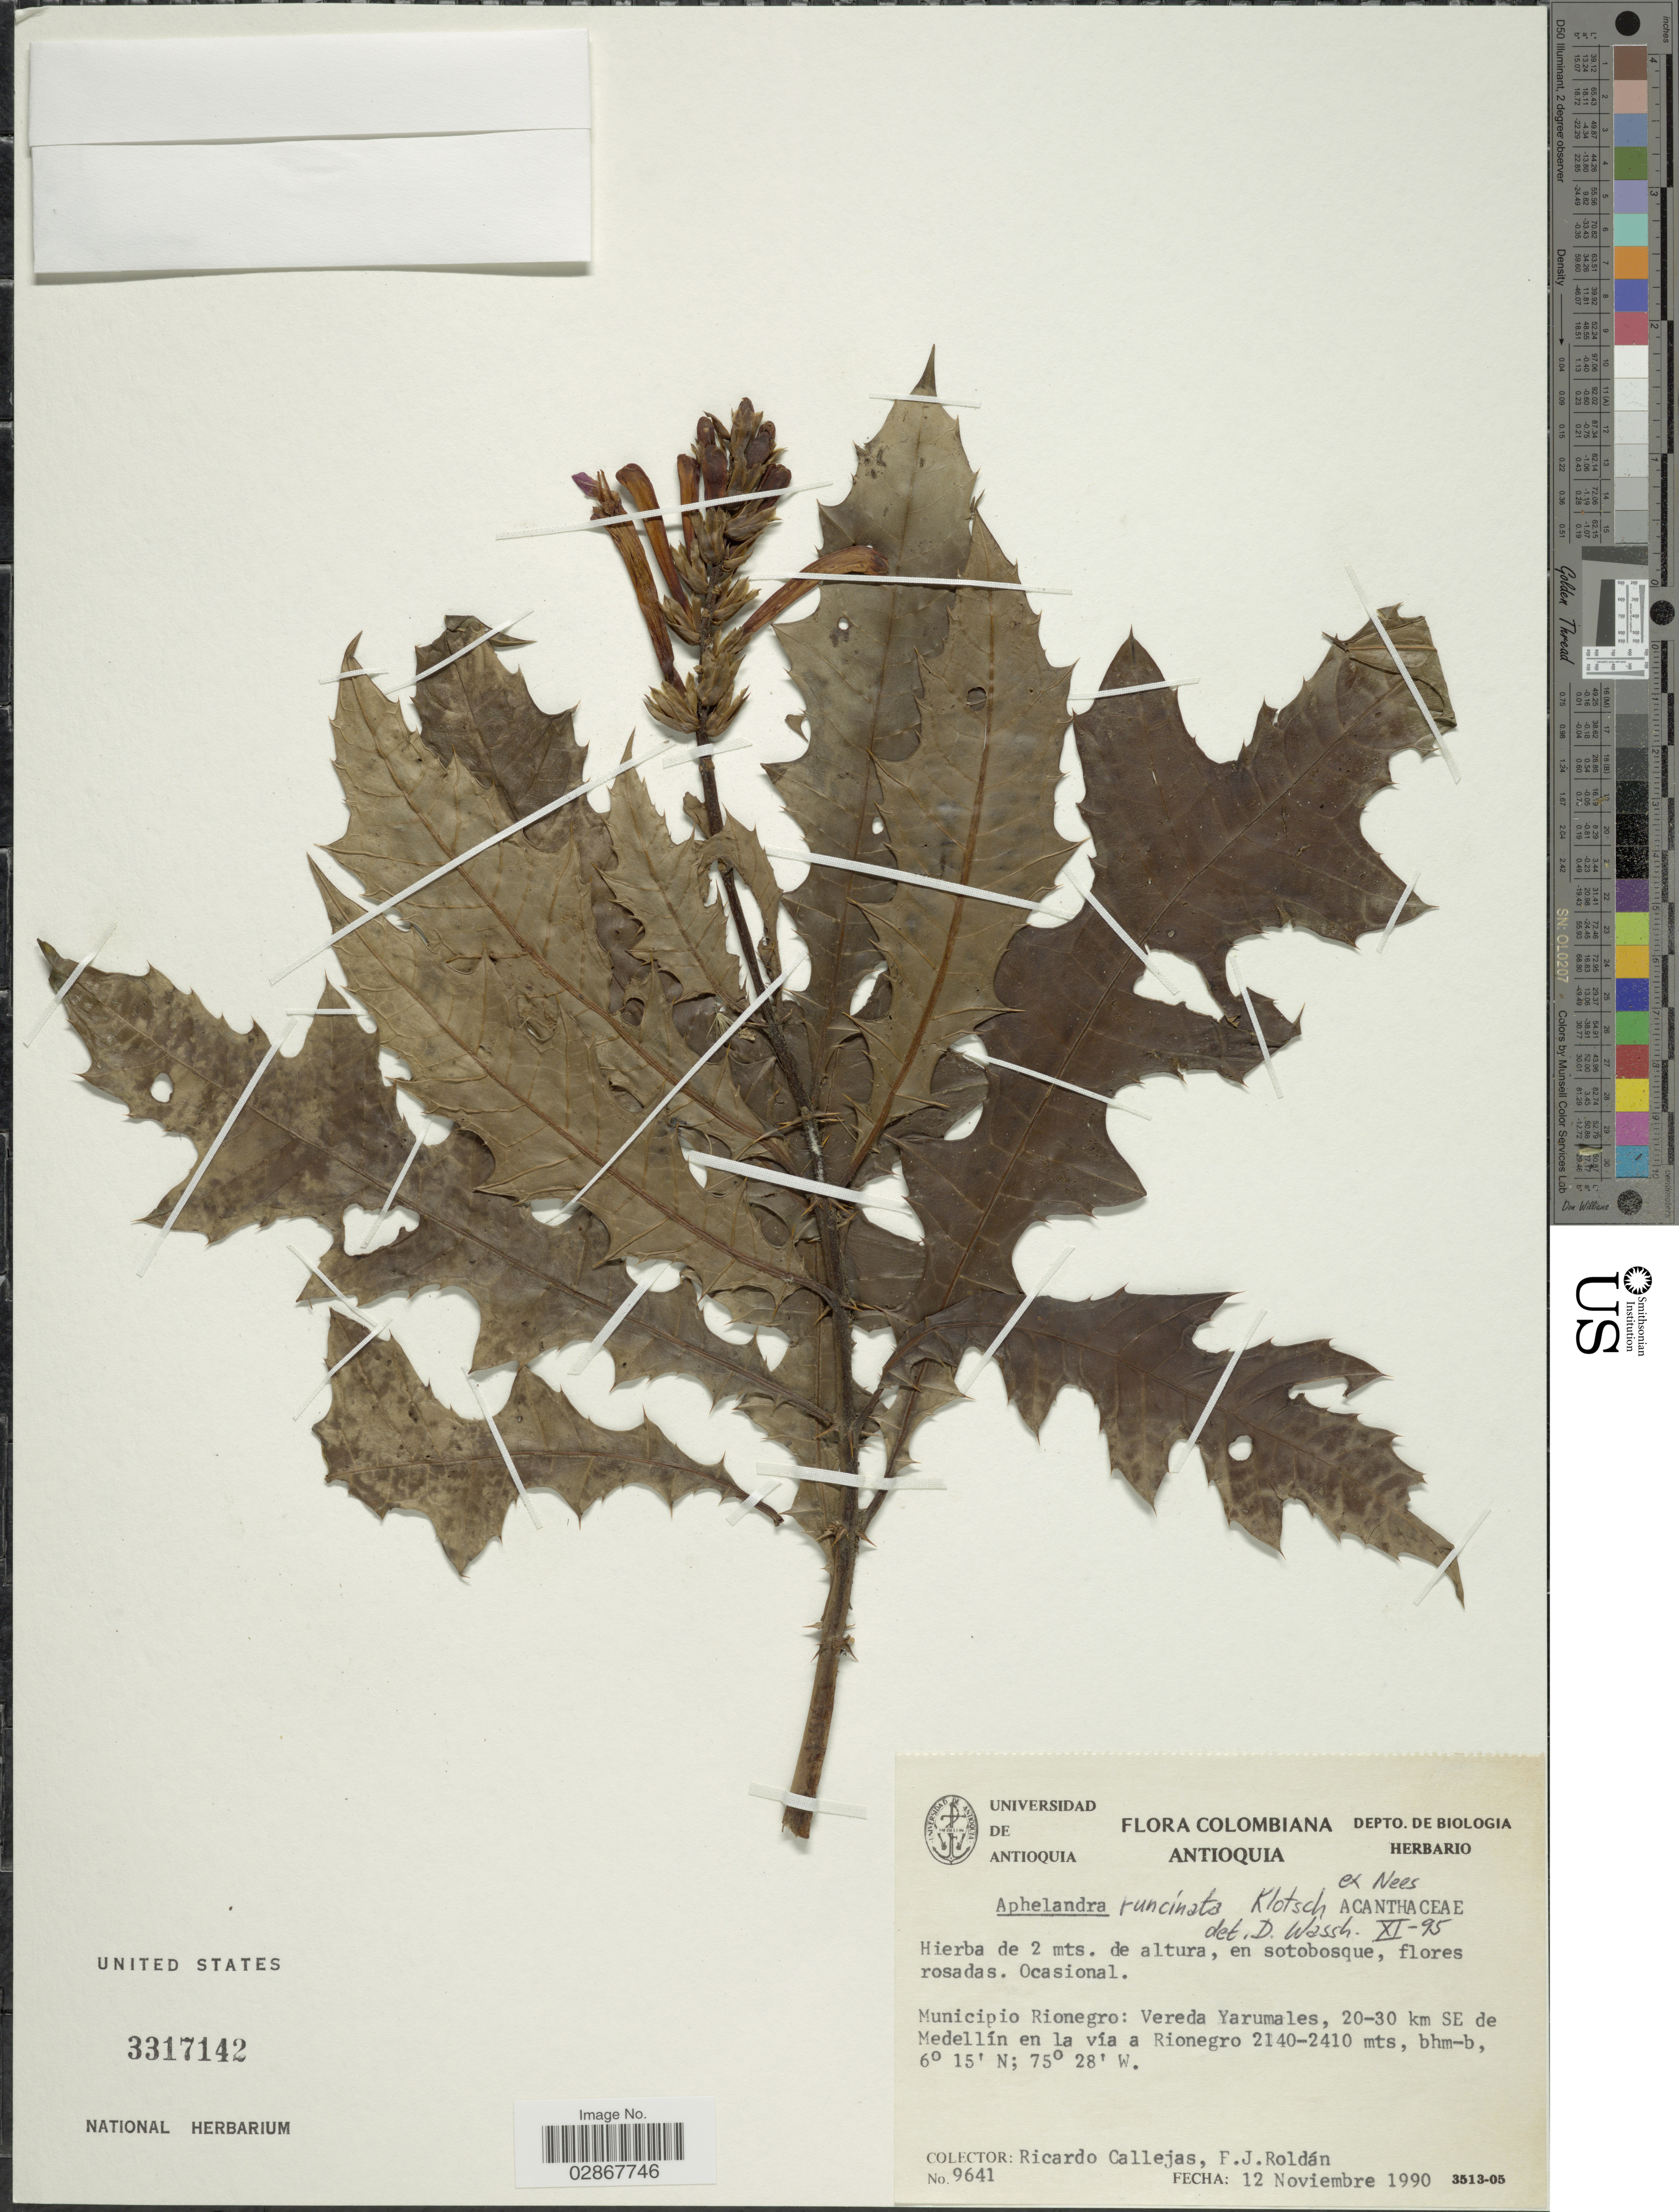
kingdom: Plantae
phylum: Tracheophyta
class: Magnoliopsida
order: Lamiales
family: Acanthaceae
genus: Aphelandra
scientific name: Aphelandra runcinata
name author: Klotzsch ex Nees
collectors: R. Callejas & F. J. Roldán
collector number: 9641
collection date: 1990-11-12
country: Colombia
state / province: Antioquia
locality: Municipio Riobegro: Vereda Yarumales, 20-30 km SE de Medellín en la vía a Rionegro.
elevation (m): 2140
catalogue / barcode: US 3317142